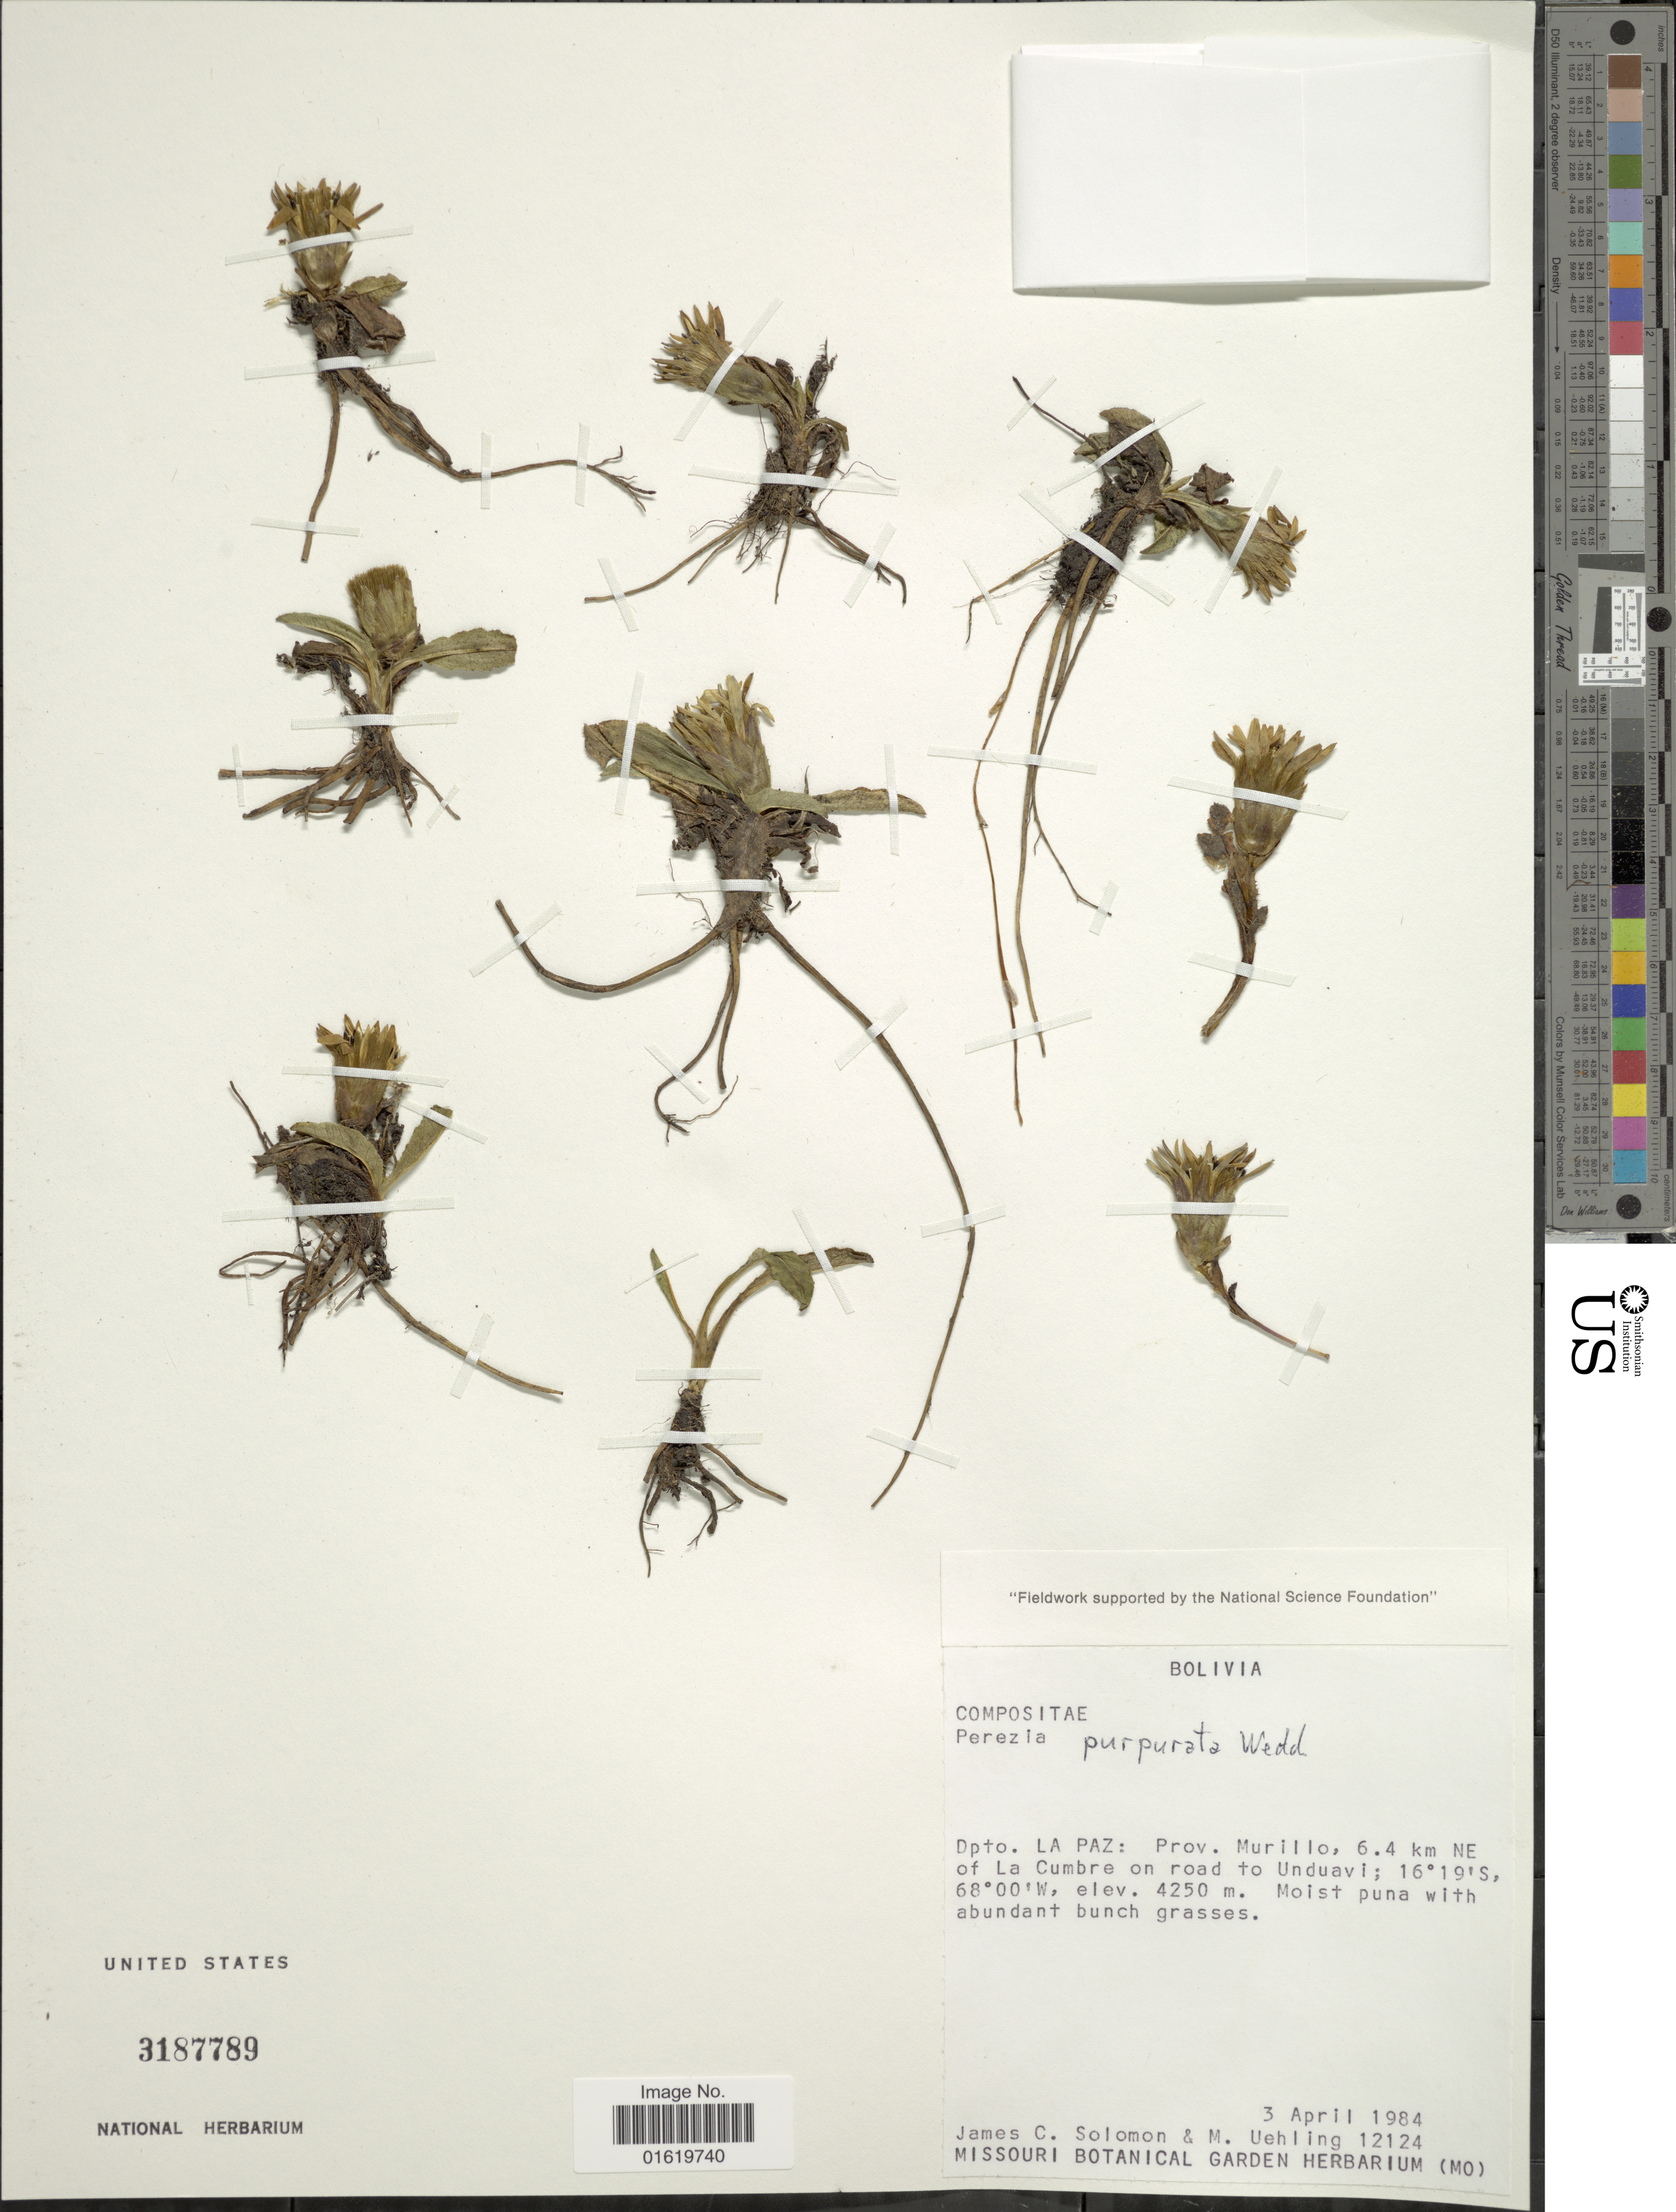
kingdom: Plantae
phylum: Tracheophyta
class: Magnoliopsida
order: Asterales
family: Asteraceae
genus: Perezia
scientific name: Perezia pygmaea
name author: Wedd.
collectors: J. C. Solomon & M. Uehling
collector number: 12124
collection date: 1984-04-03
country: Bolivia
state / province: La Paz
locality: Dpto. La Paz: prov. Murillo, 6.4 km NE of La Cumbre on road to Unduavi.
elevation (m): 4250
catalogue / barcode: US 3187789